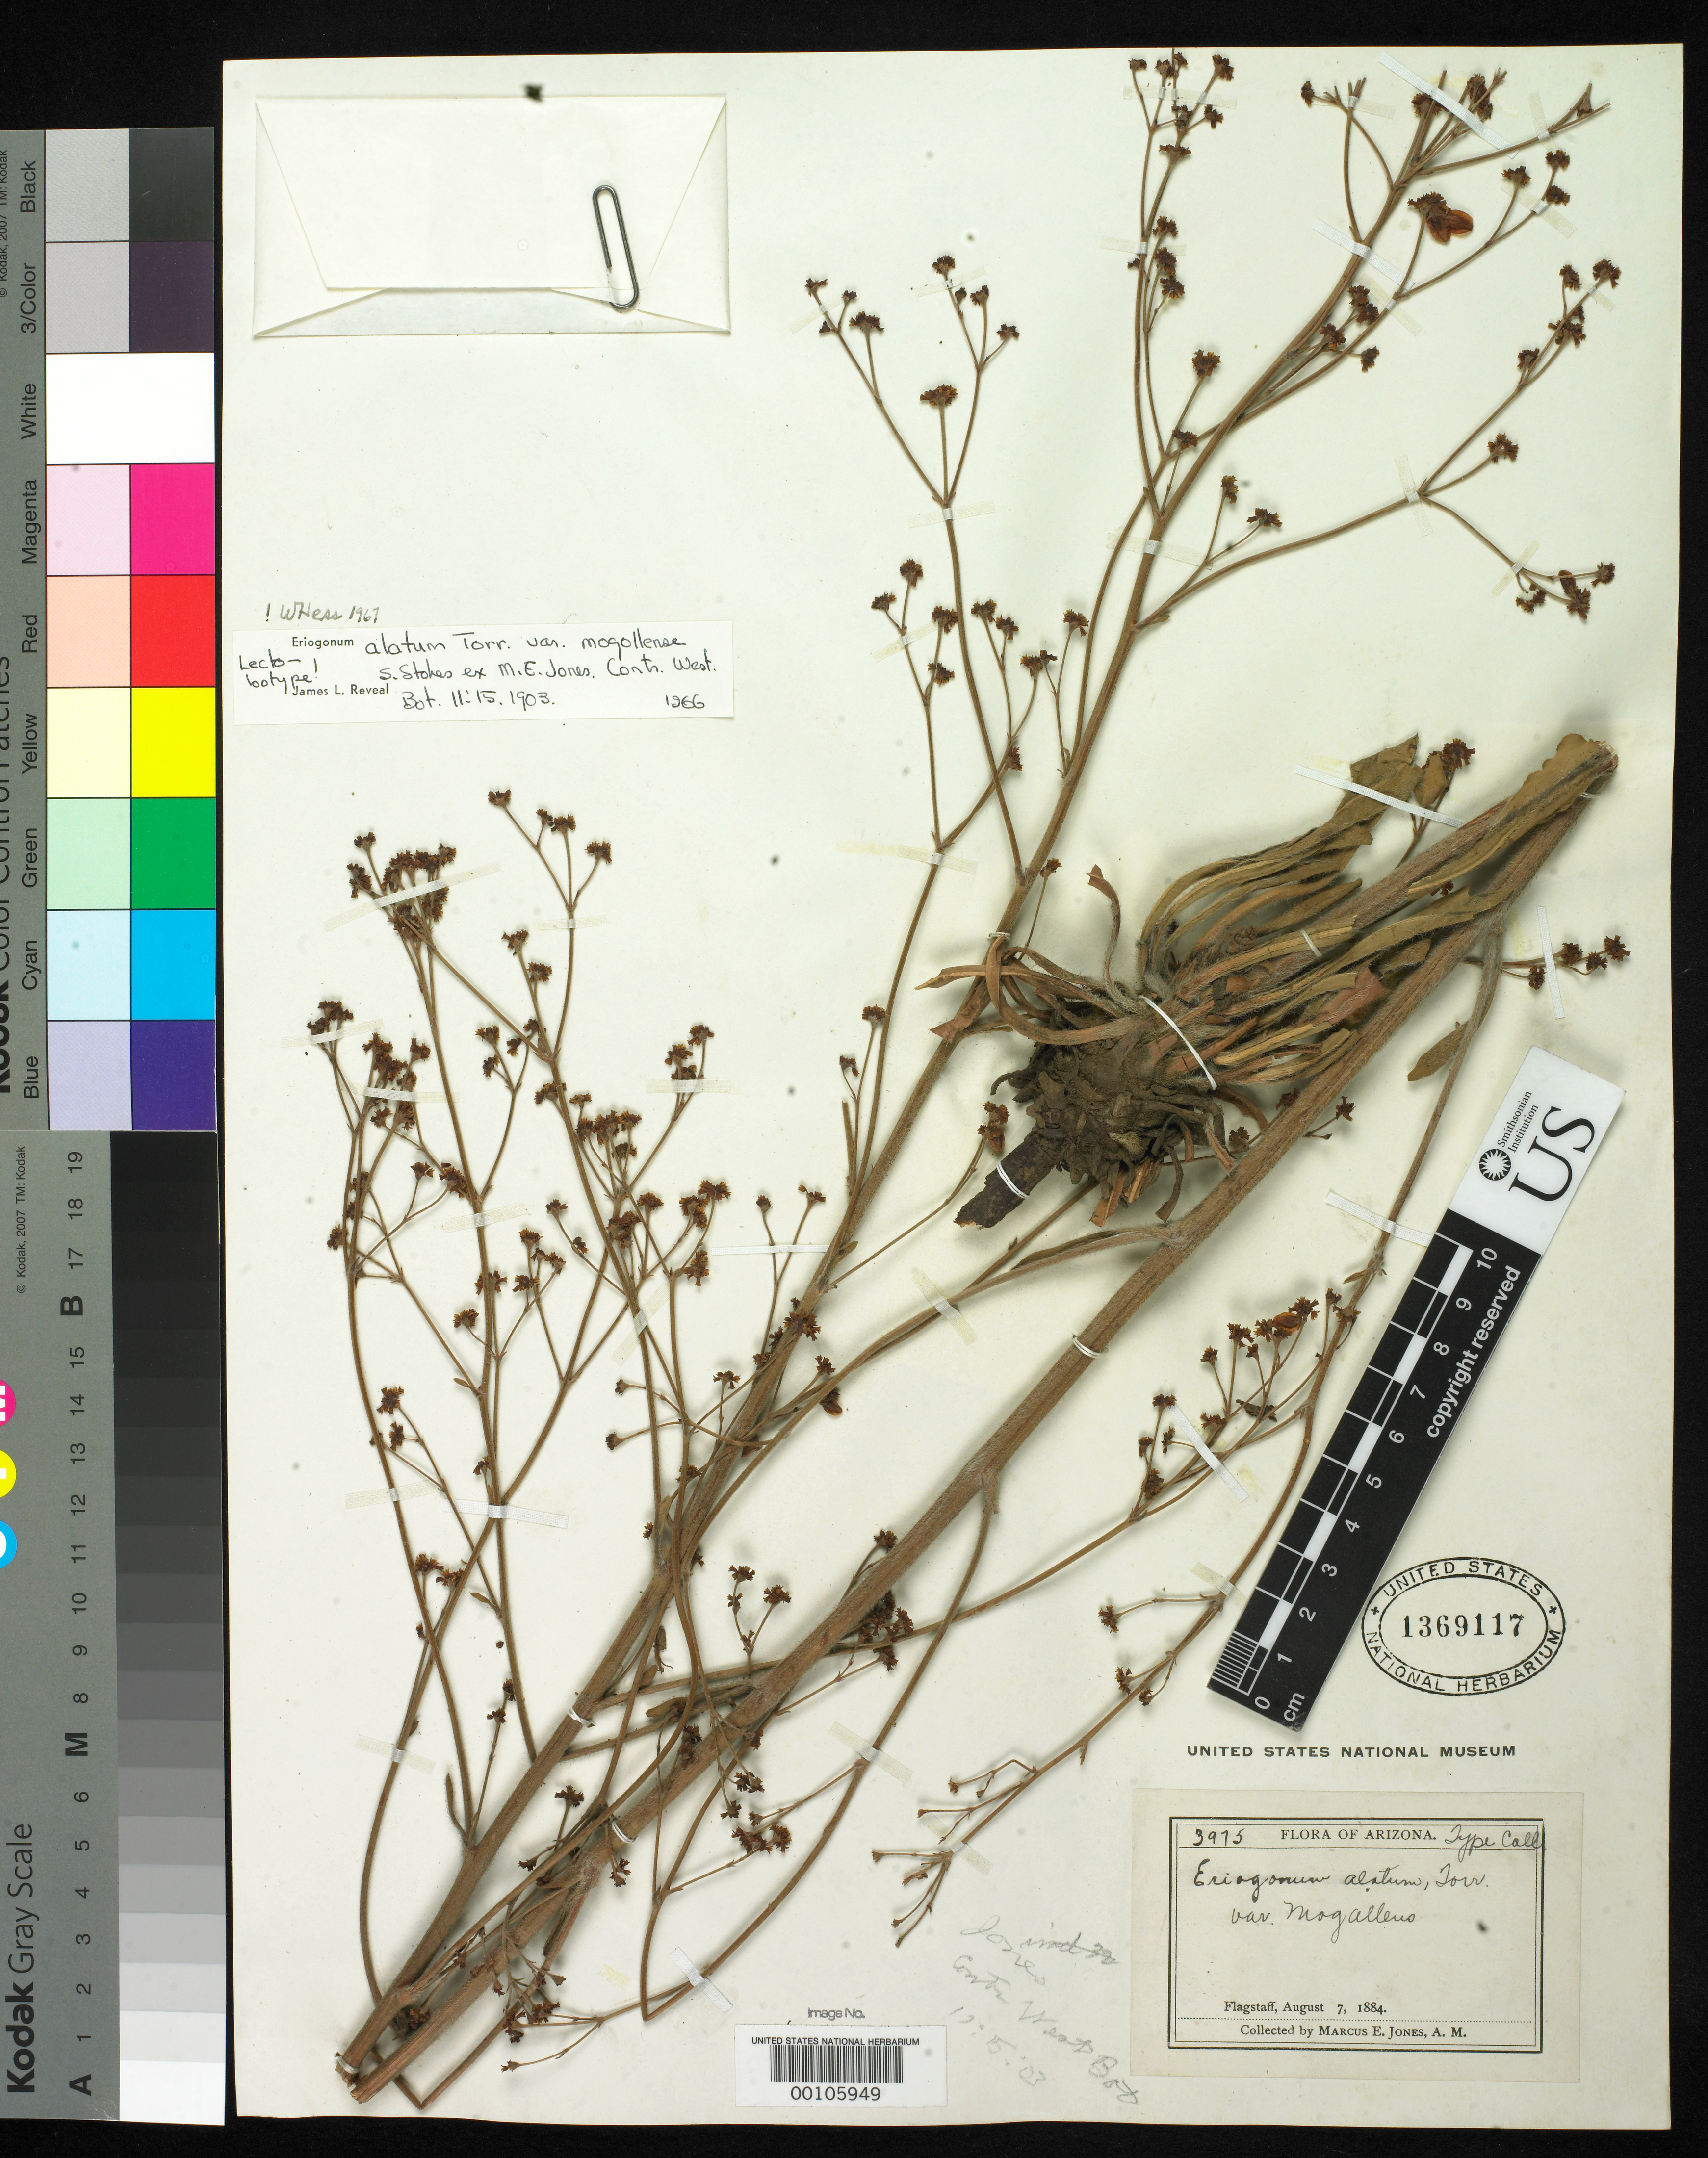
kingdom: Plantae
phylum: Tracheophyta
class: Magnoliopsida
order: Caryophyllales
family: Polygonaceae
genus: Eriogonum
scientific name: Eriogonum alatum var. mogollense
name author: S. Stokes ex M.E. Jones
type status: Isosyntype; Isolectotype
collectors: M. E. Jones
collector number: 3975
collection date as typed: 07 Aug 1884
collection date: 1884-08-07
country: United States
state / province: Arizona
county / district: Coconino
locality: Flagstaff.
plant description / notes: Protologue cites locality as "San Francisco Mts., N. Ariz." Lectotypification specifies collection date of 7 Aug. (as on this specimen); two other US sheets with this locality and collection number are 4 Aug. and presumably syntypes.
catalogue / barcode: US 1369117